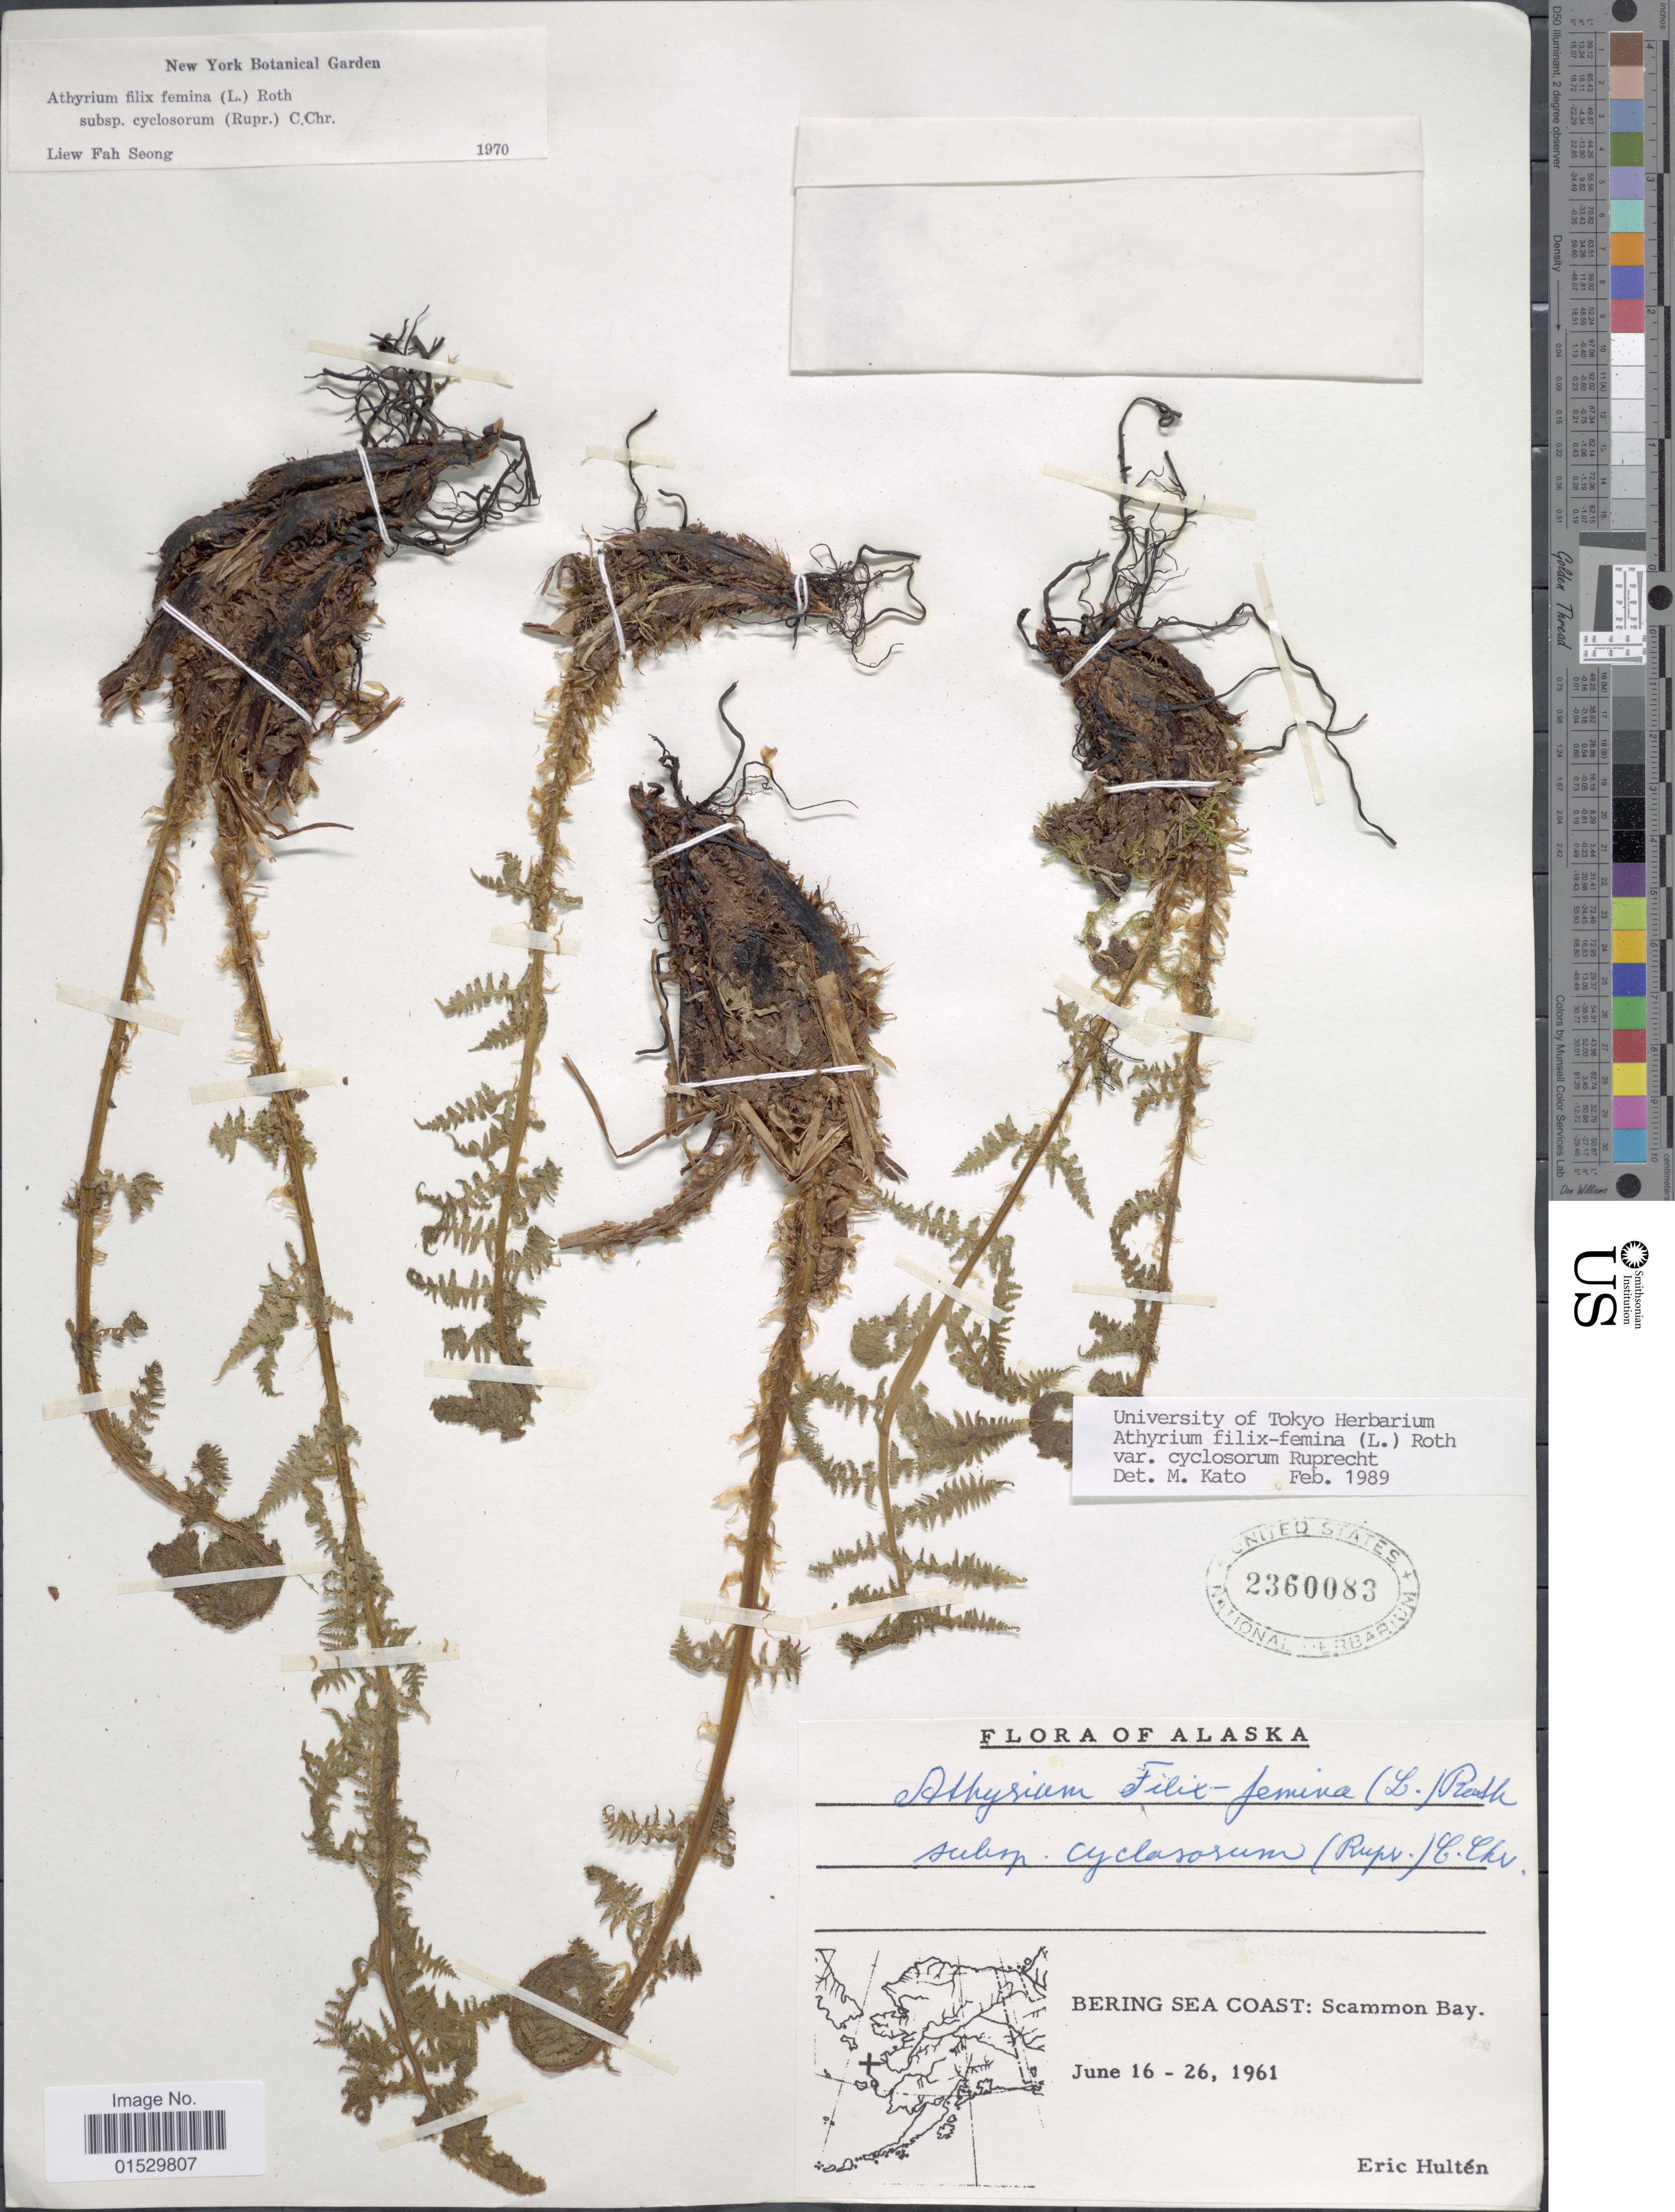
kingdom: Plantae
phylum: Tracheophyta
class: Polypodiopsida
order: Polypodiales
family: Athyriaceae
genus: Athyrium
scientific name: Athyrium filix-femina subsp. cyclosorum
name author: (Rupr.) C. Chr.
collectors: E. G. Hultén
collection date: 1961-06-16/1961-06-26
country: United States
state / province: Alaska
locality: Bering Sea Coast: Scammon Bay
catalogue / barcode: US 2360083